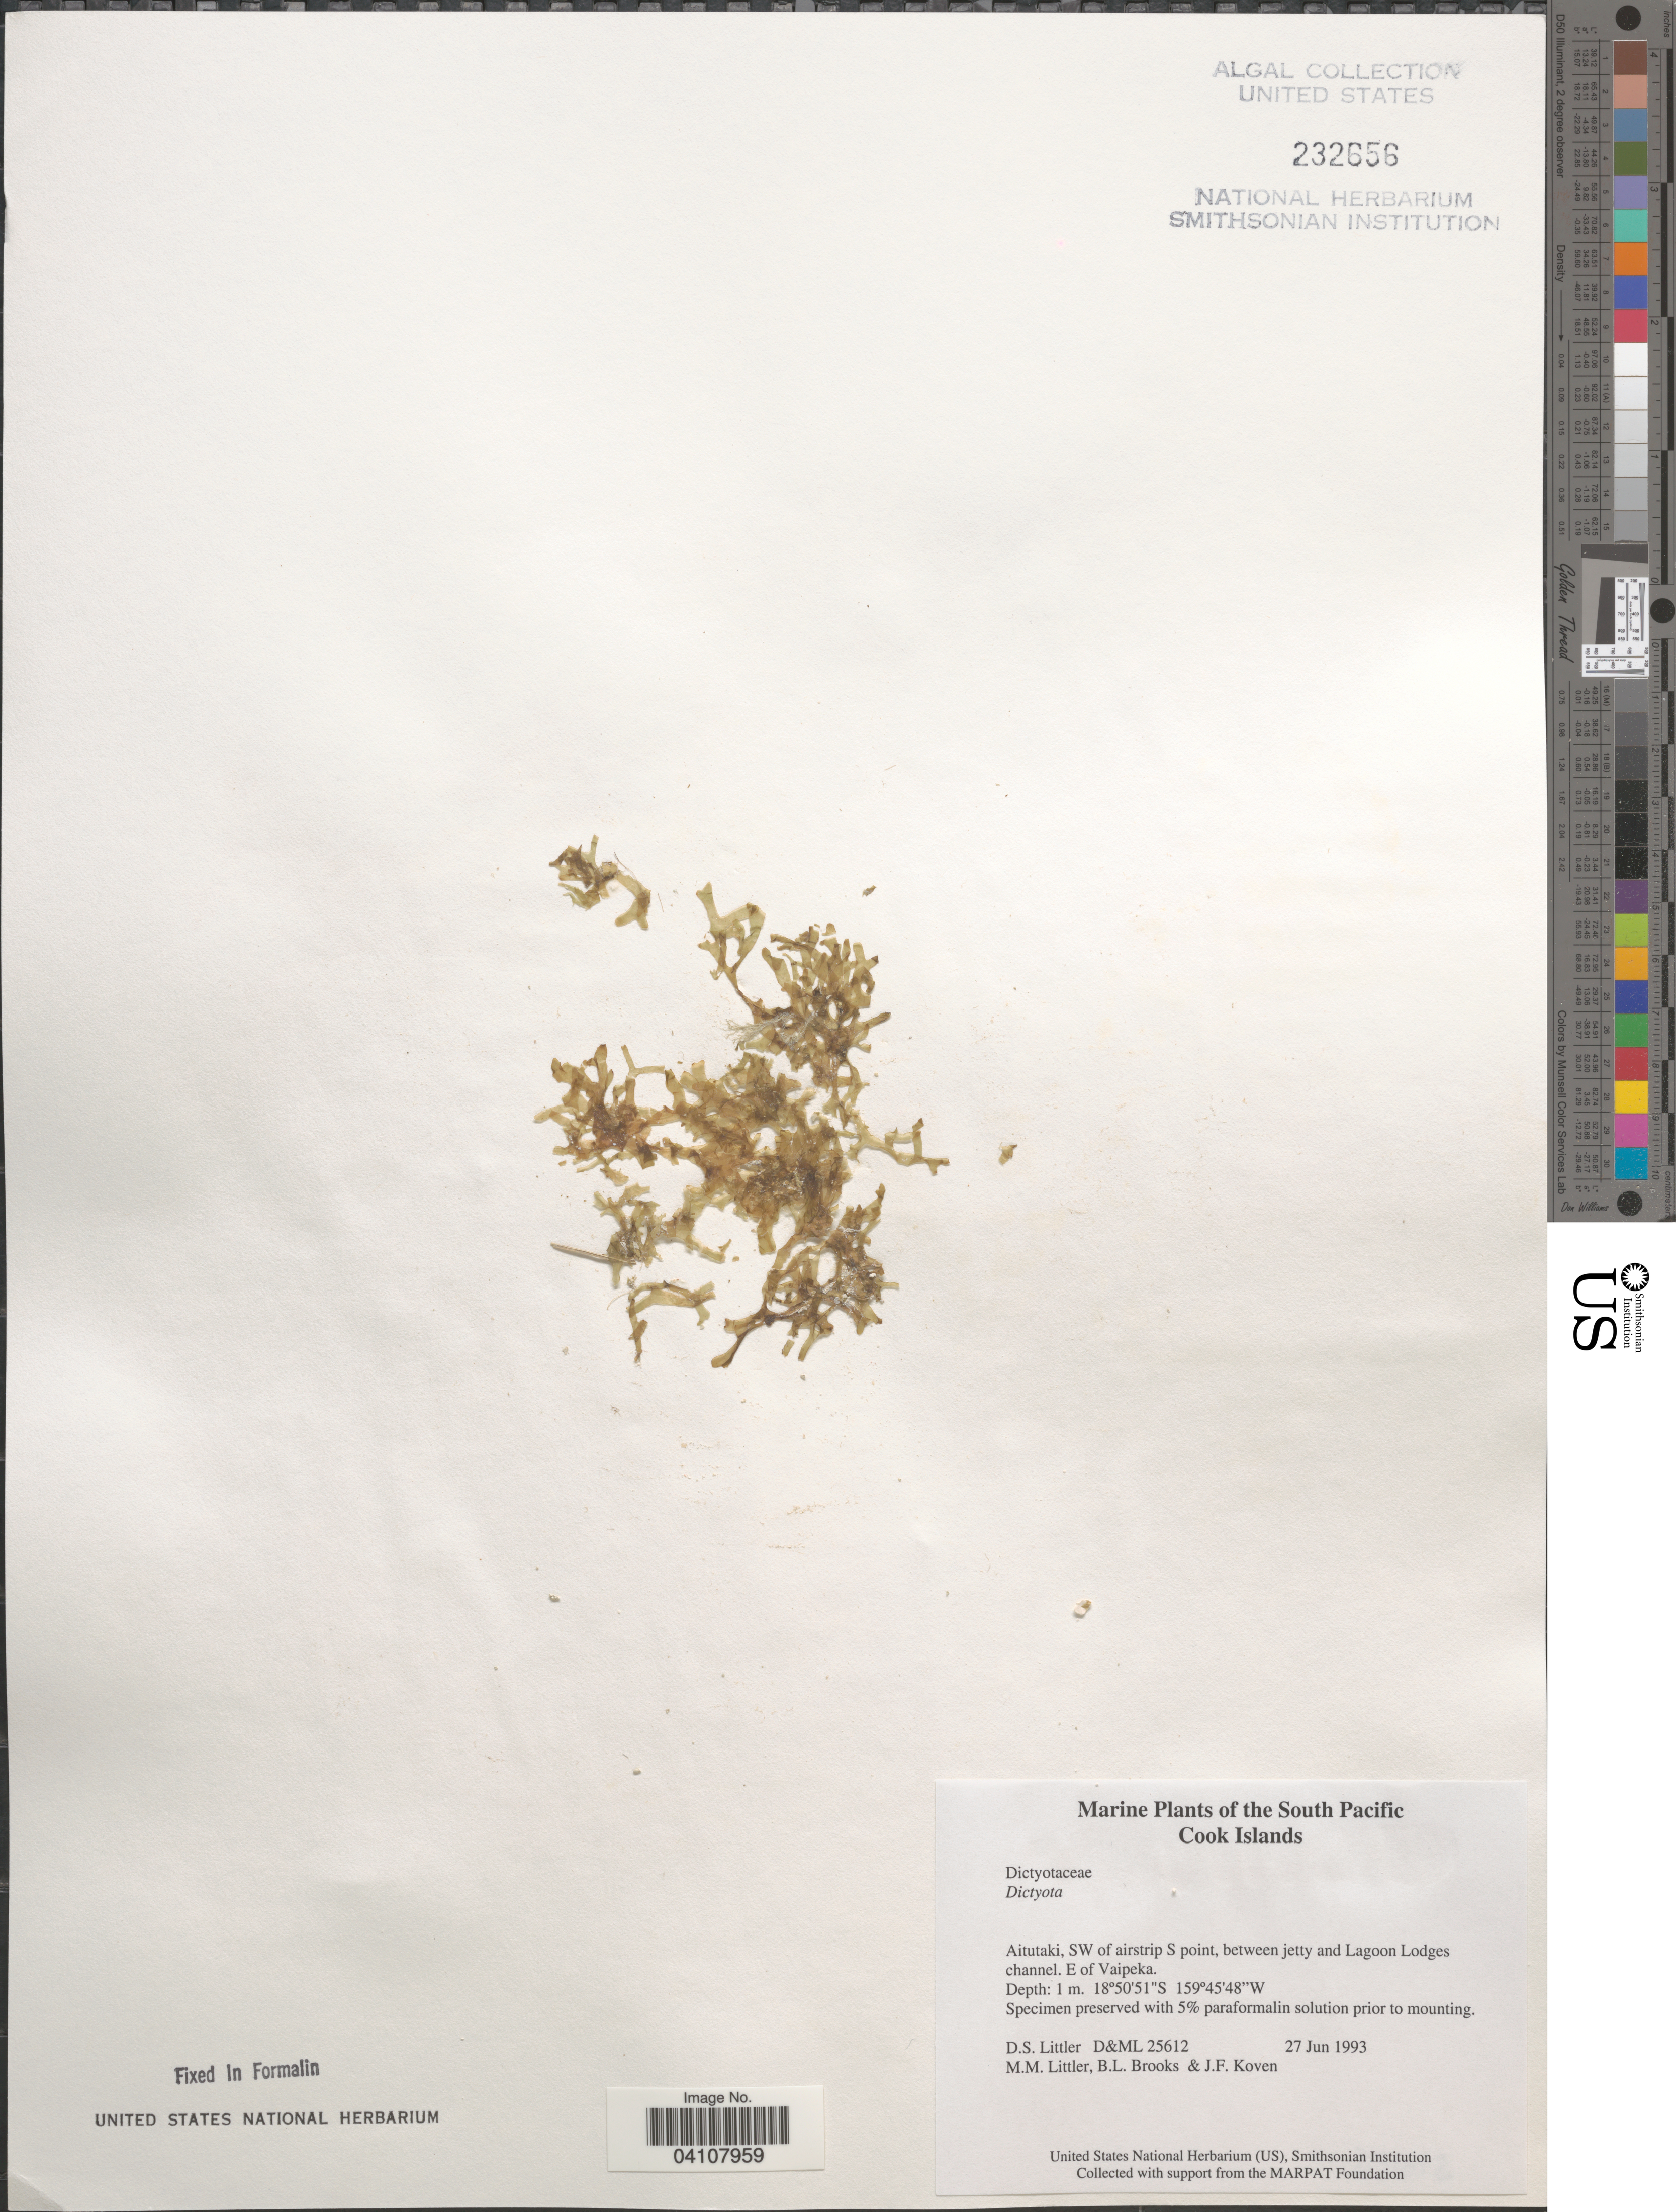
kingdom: Chromista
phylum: Ochrophyta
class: Phaeophyceae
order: Dictyotales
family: Dictyotaceae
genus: Dictyota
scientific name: Dictyota sp.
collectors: D. S. Littler, B. Brooks & J. Koven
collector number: D&ML25612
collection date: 1993-06-27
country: Cook Islands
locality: The South Pacific. Aitutaki, SW of airstrip S point, between jetty and Lagoon Lodges channel. E of Vaipeka.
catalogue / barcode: US 232656